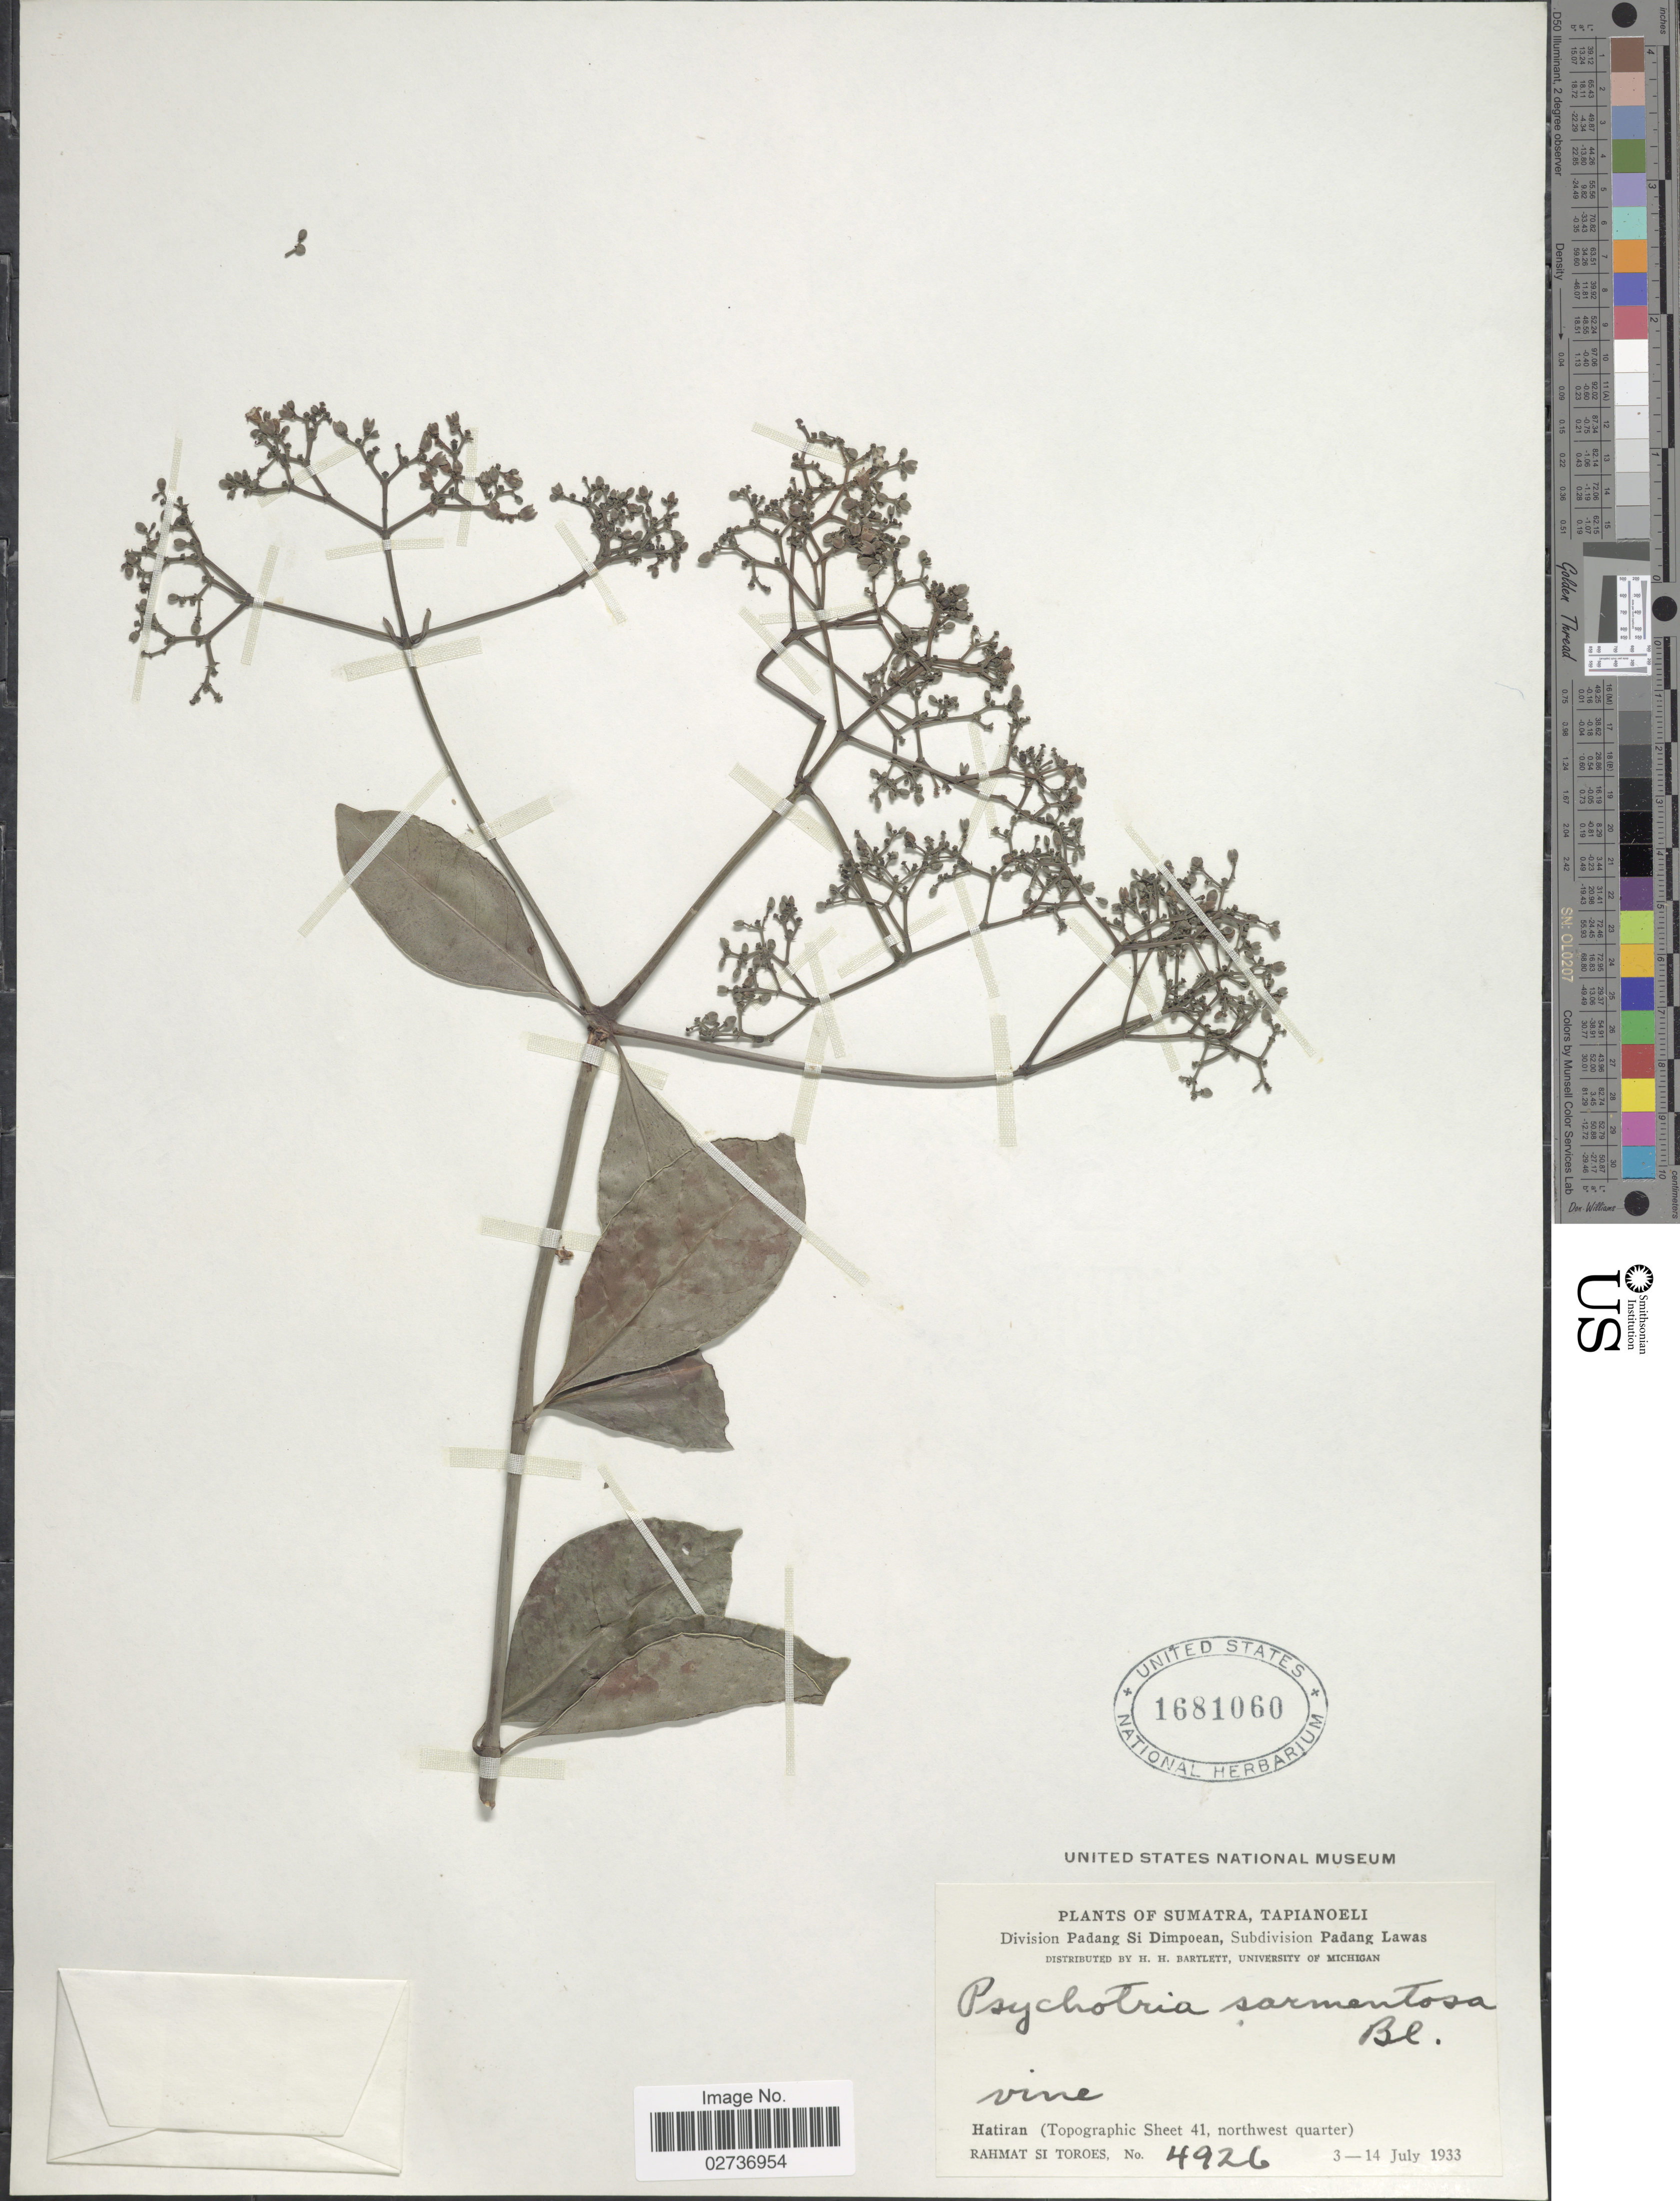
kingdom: Plantae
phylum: Tracheophyta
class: Magnoliopsida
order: Gentianales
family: Rubiaceae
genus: Psychotria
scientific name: Psychotria sarmentosa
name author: Blume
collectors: Rahmat Si Boeea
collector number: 4926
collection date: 1933-07-03/1933-07-14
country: Indonesia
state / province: Sumatra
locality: Sumatra, Tapianoeli. Division Padang Si Dimpoean, Subdivision Padang Lawas. Hatiran (Topographic Sheet 41, northwest quarter)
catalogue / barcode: US 1681060